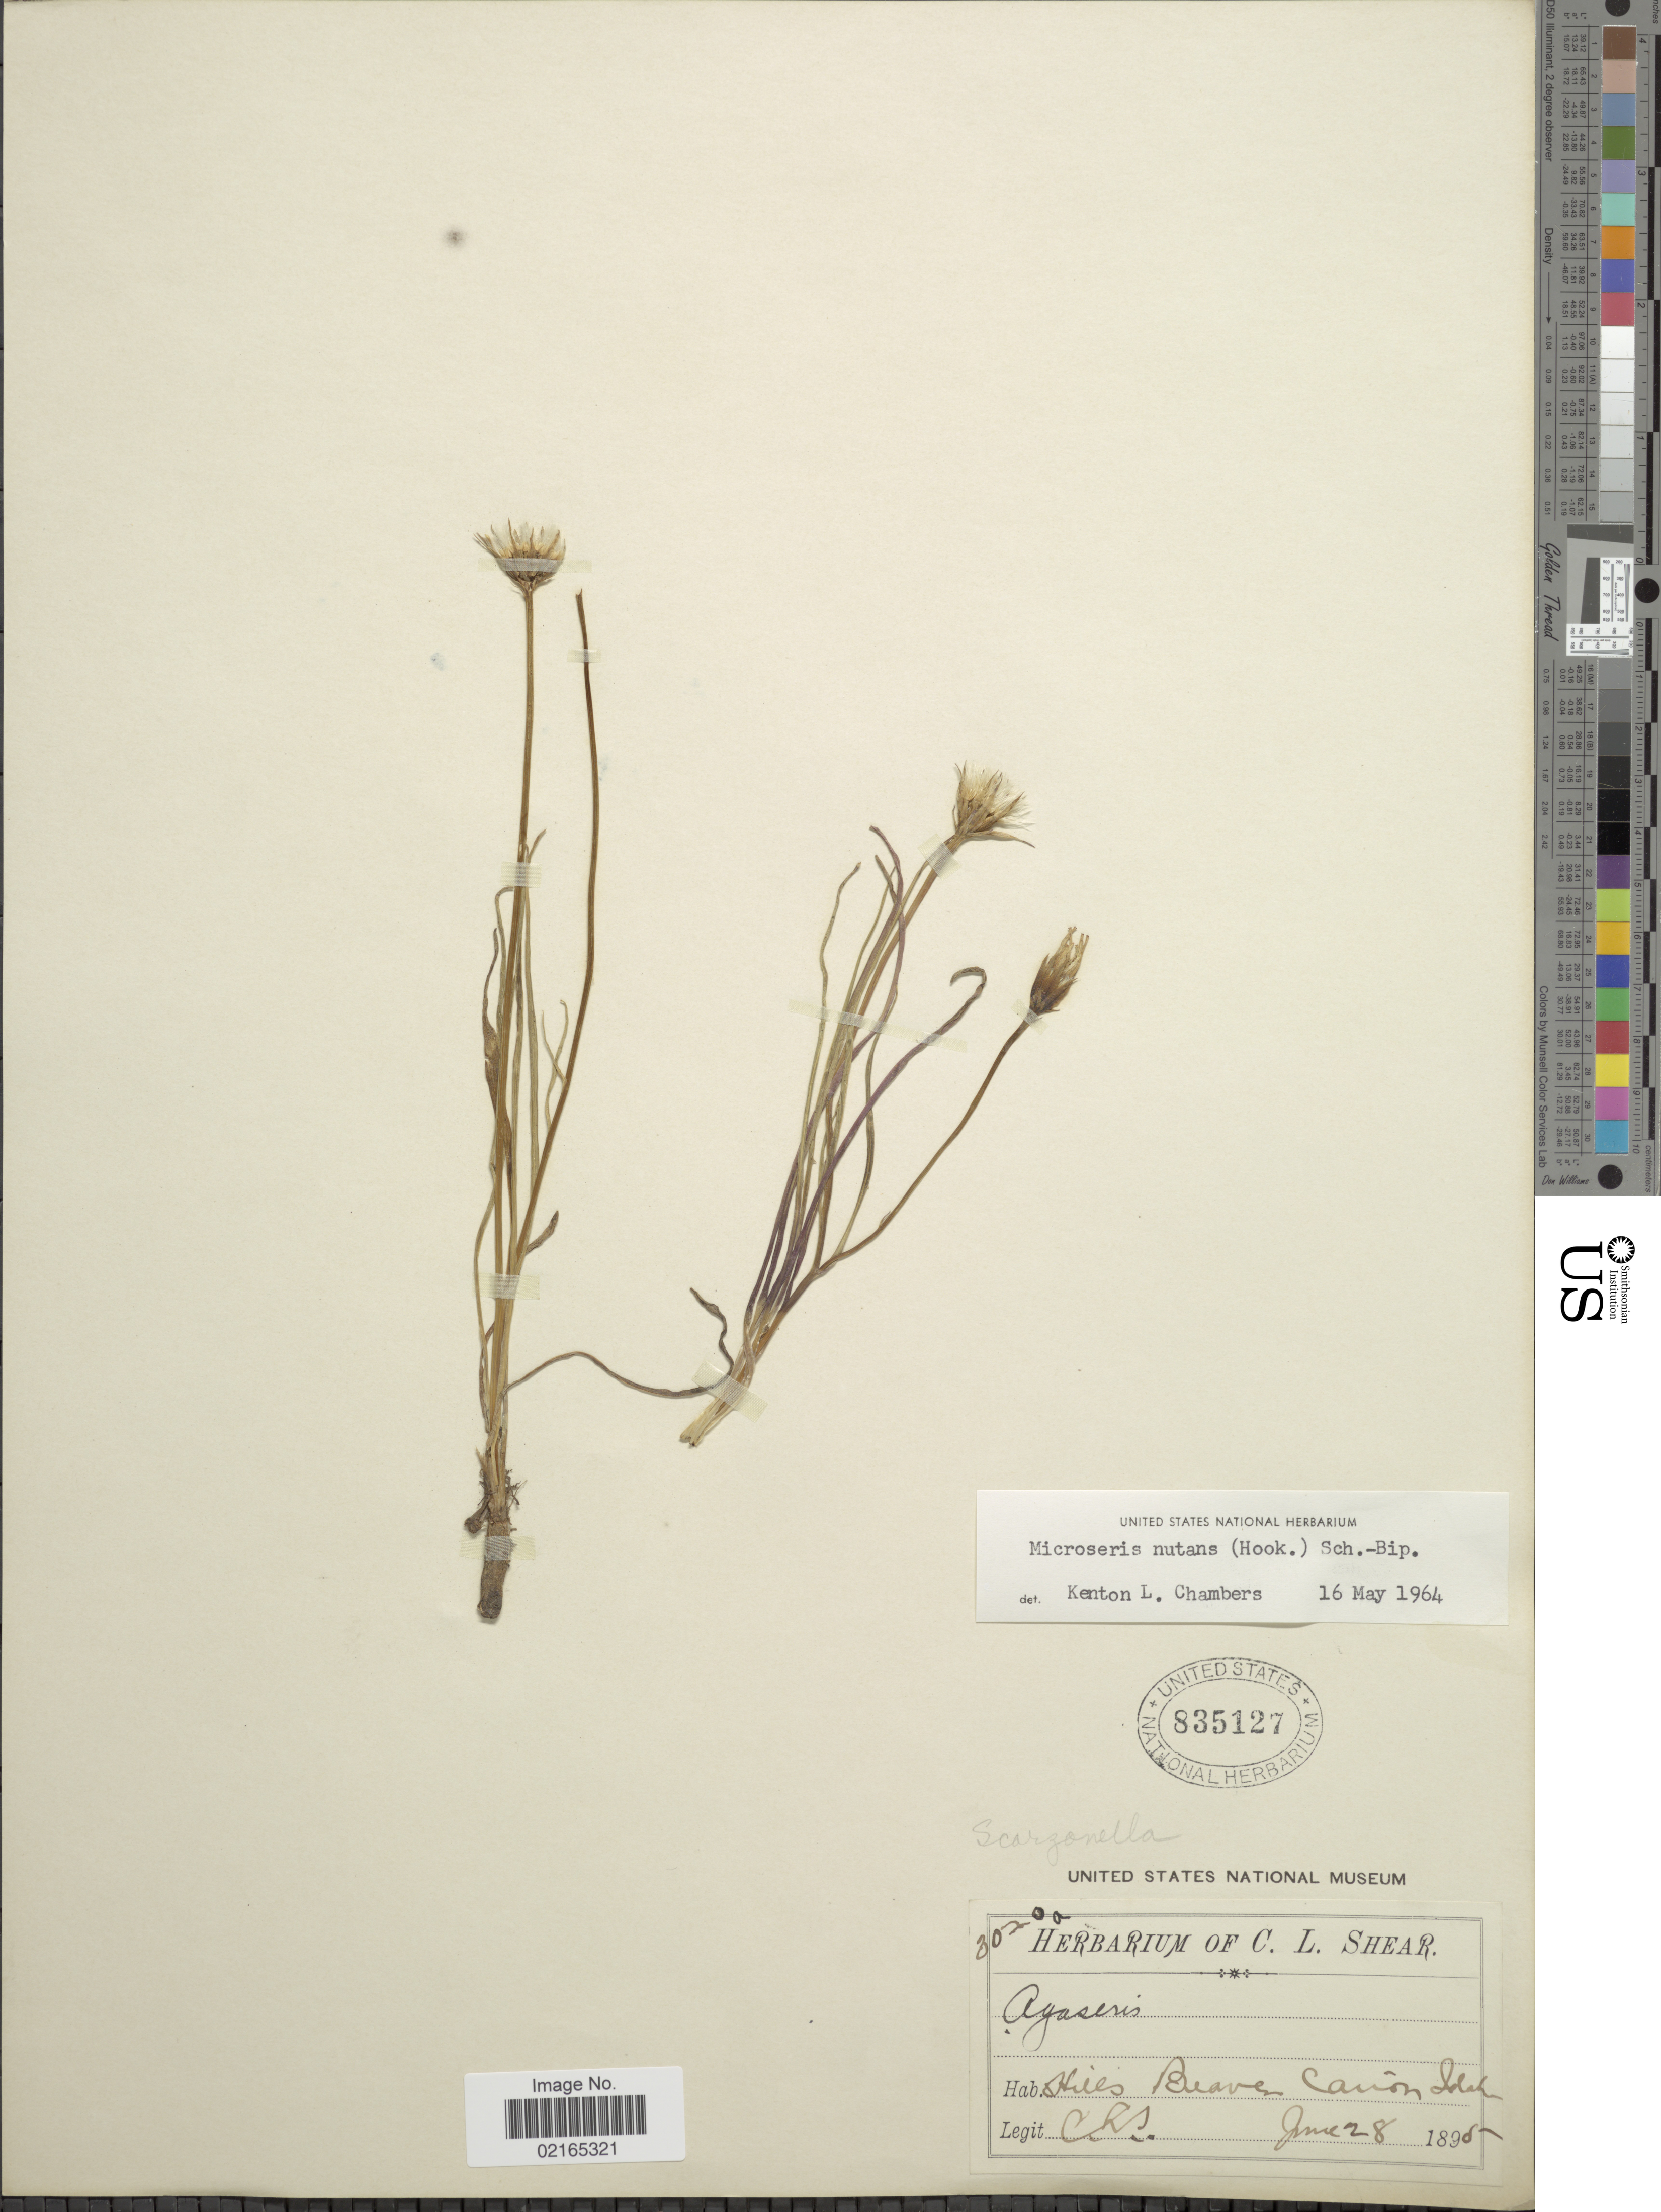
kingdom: Plantae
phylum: Tracheophyta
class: Magnoliopsida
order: Asterales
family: Asteraceae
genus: Microseris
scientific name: Microseris nutans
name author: (Hook.) Sch. Bip.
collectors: C. L. Shear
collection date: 1898-06-28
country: United States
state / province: Idaho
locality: Hills Beaver Cañon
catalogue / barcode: US 835127